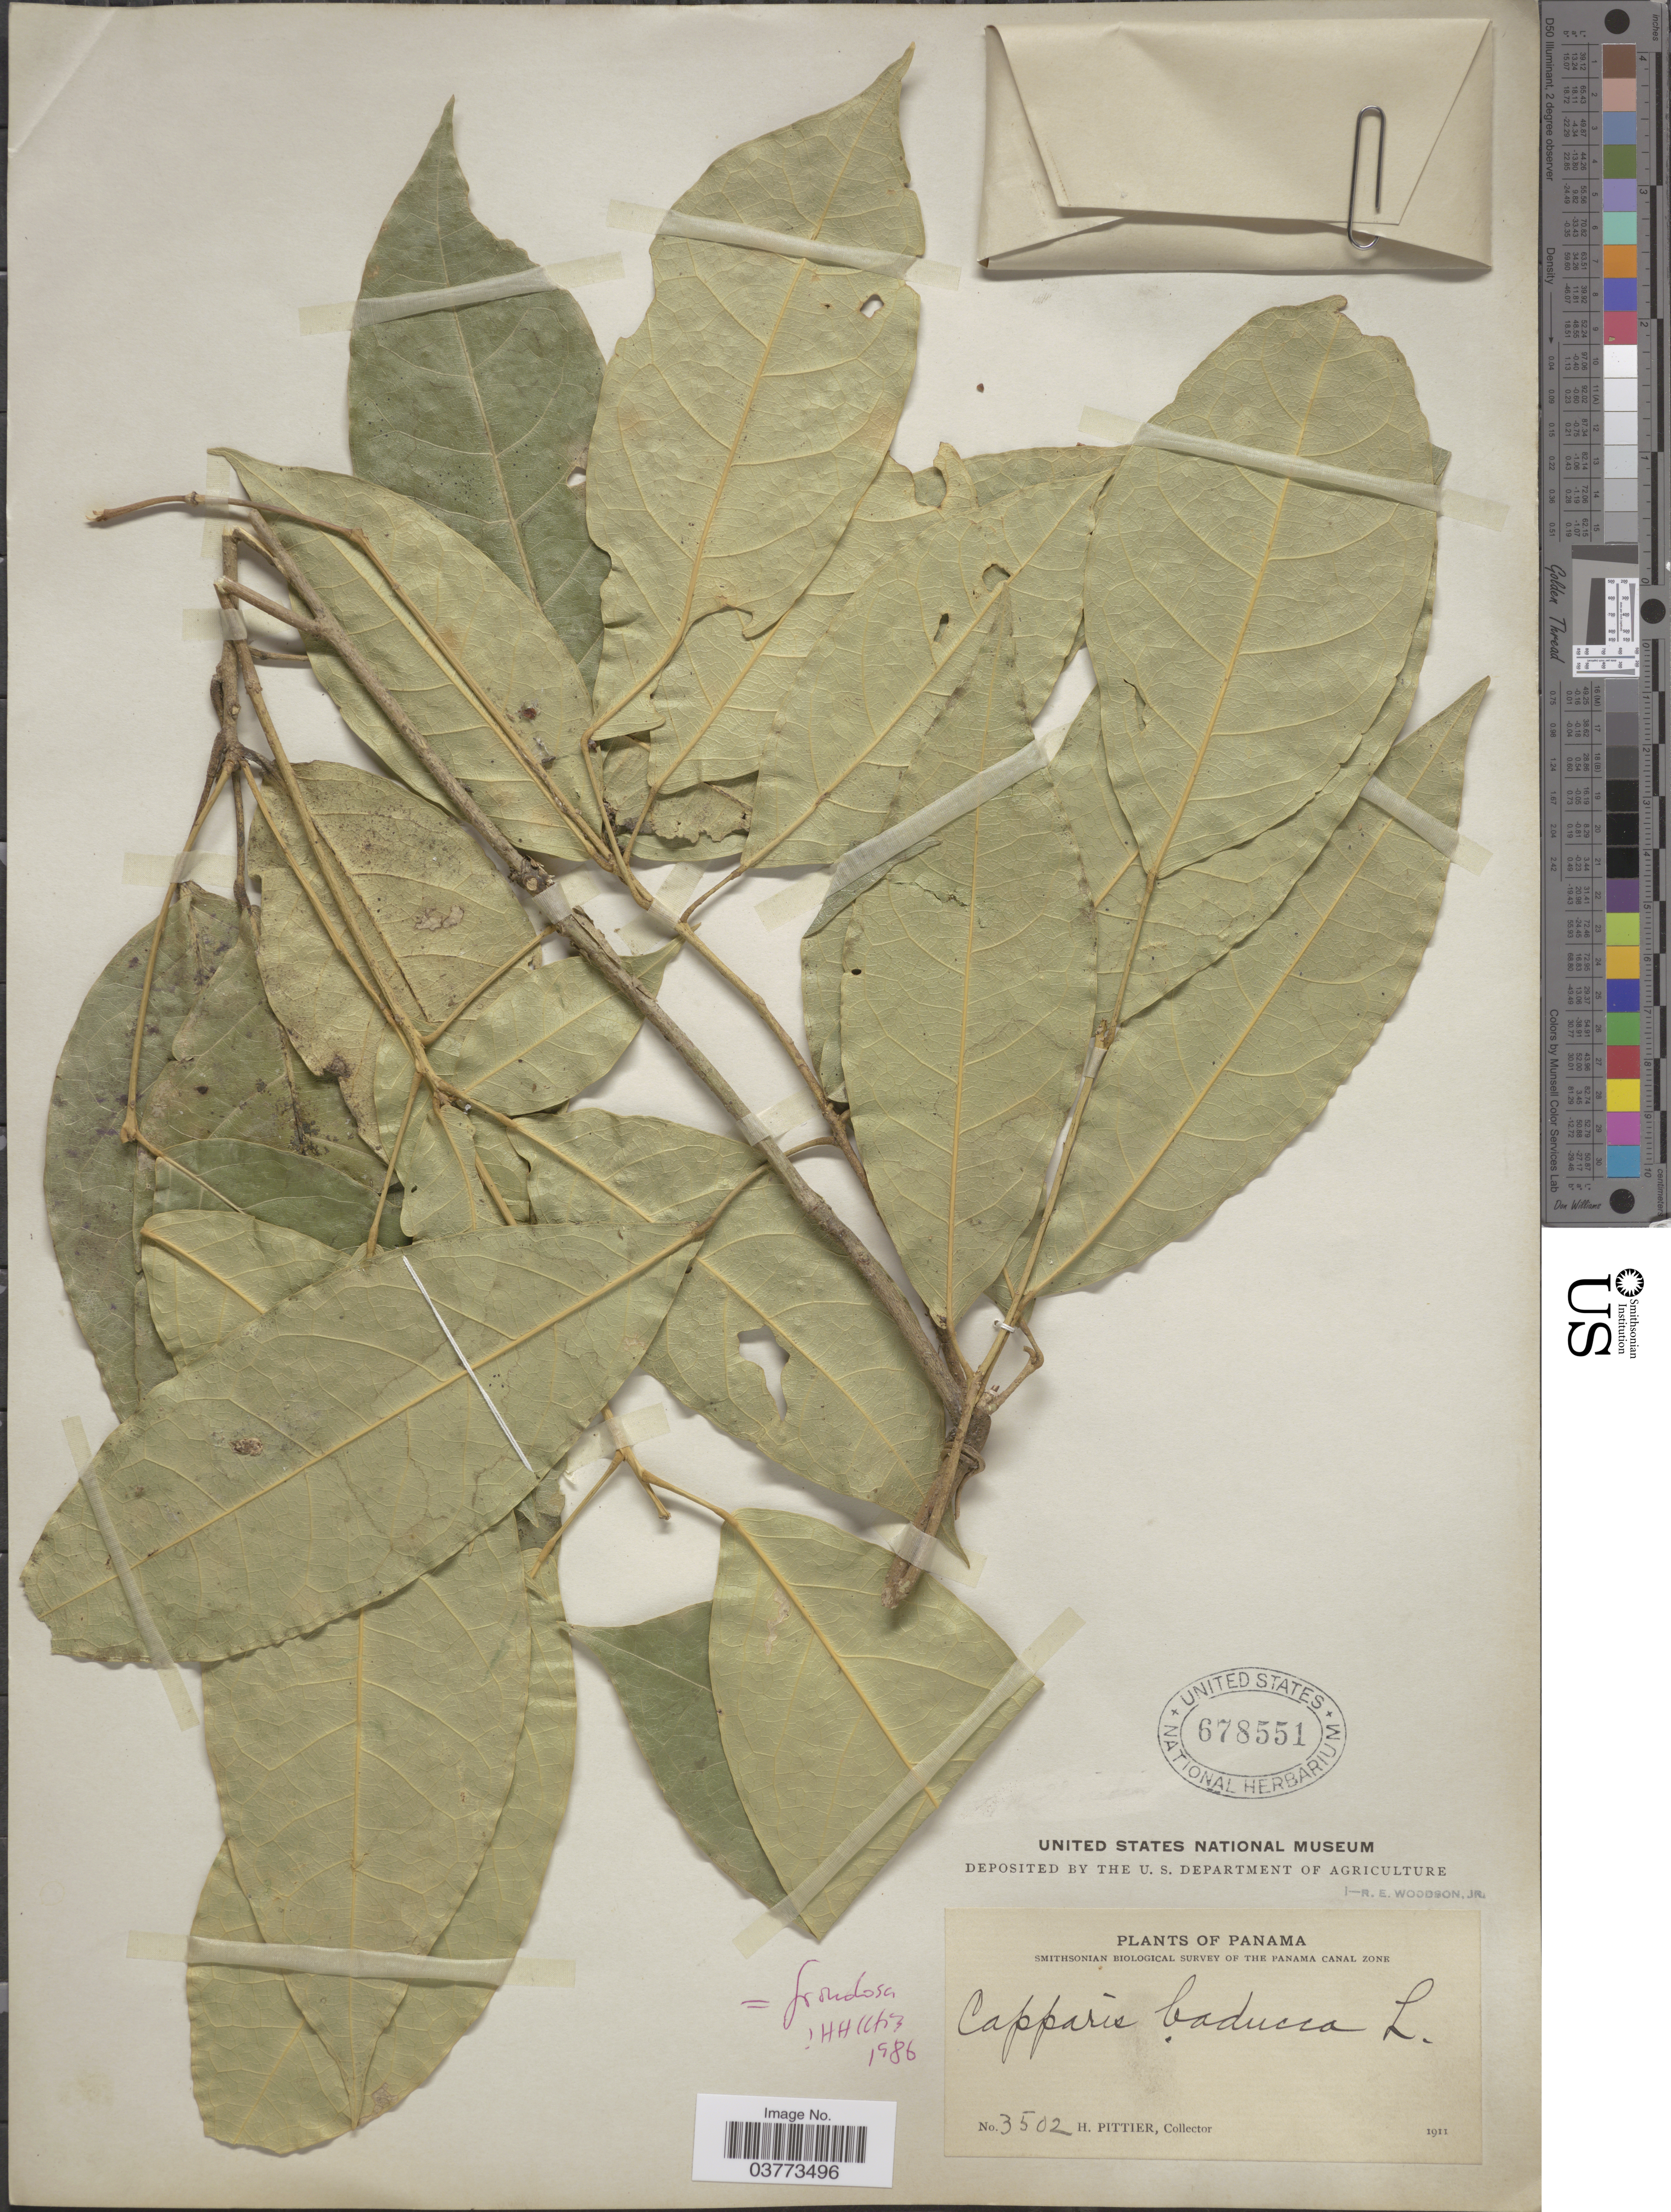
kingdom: Plantae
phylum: Tracheophyta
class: Magnoliopsida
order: Brassicales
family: Capparaceae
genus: Capparidastrum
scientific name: Capparidastrum frondosum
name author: (Jacq.) Cornejo & Iltis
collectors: H. F. Pittier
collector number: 3502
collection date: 1911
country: Panama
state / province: Colón / Panamá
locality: The Panama Canal Zone.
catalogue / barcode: US 678551